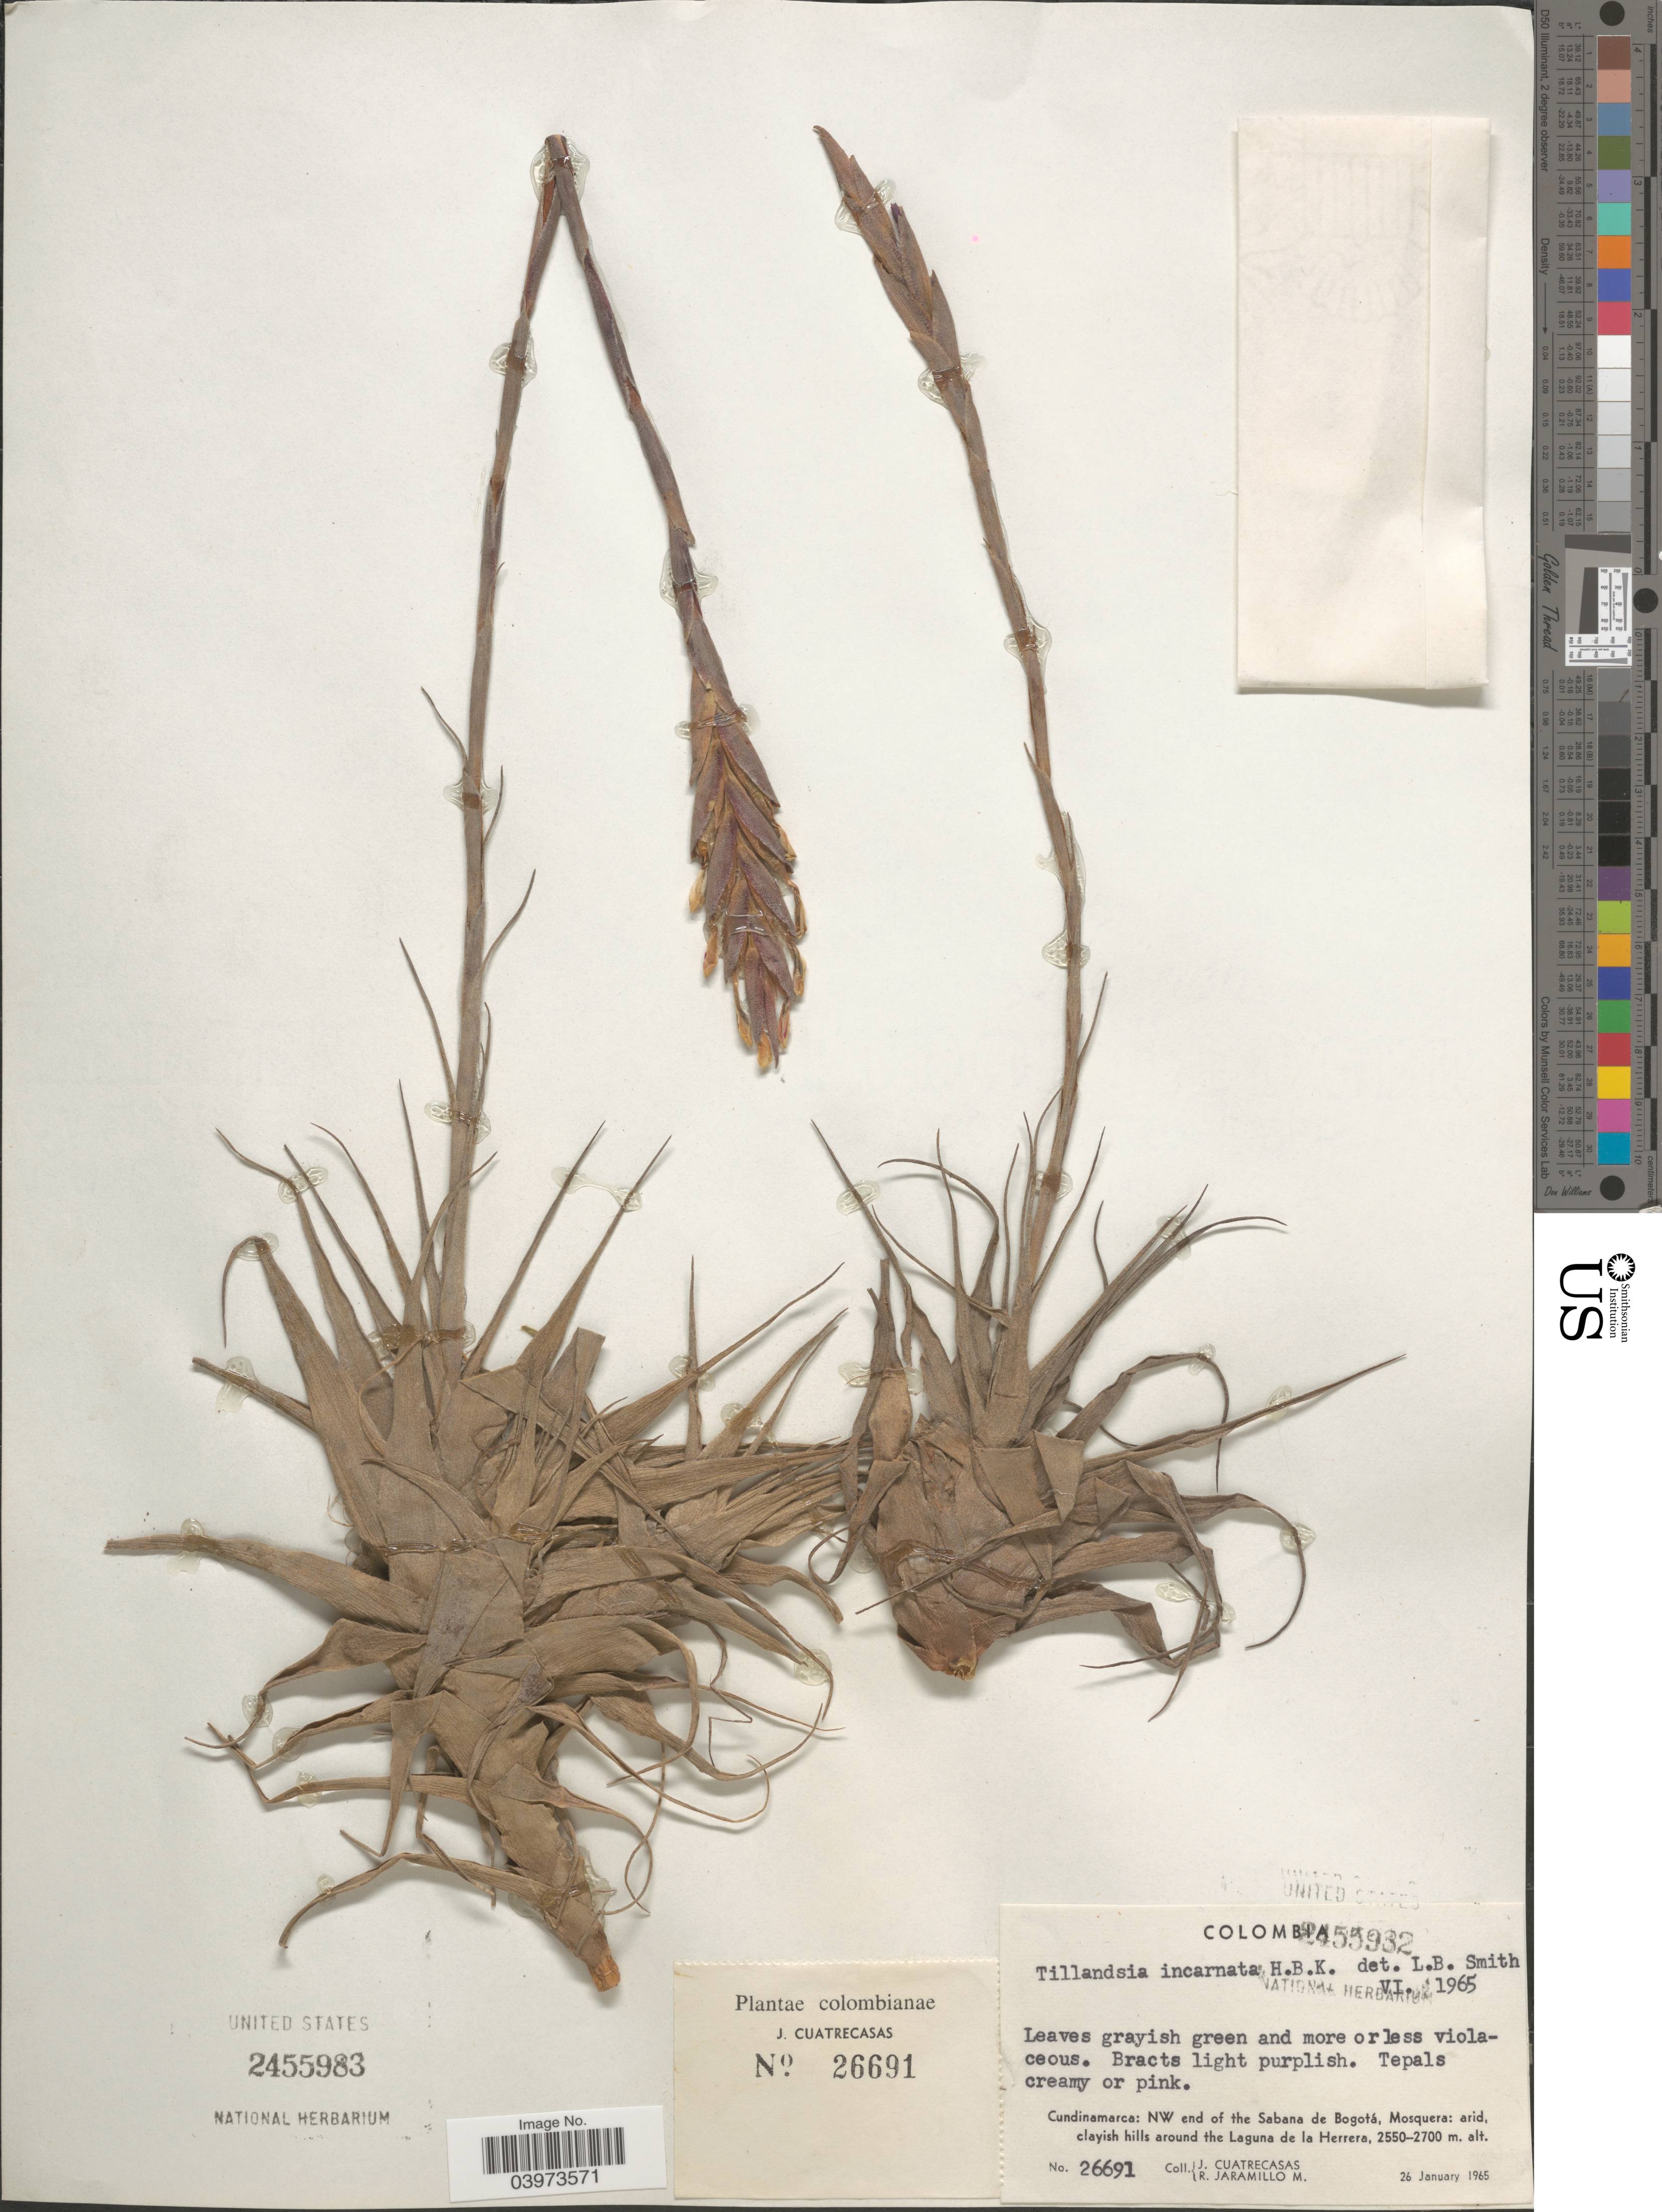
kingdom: Plantae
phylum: Tracheophyta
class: Liliopsida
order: Poales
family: Bromeliaceae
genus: Tillandsia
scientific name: Tillandsia incarnata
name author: Kunth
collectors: J. Cuatrecasas & R. Jaramillo M.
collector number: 26691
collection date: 1965-01-26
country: Colombia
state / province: Cundinamarca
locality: NW end of the Sabana de Bogotá, Mosquera: arid, clayish hills around the Laguna de la Herrera.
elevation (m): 2550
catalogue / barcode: US 2455983